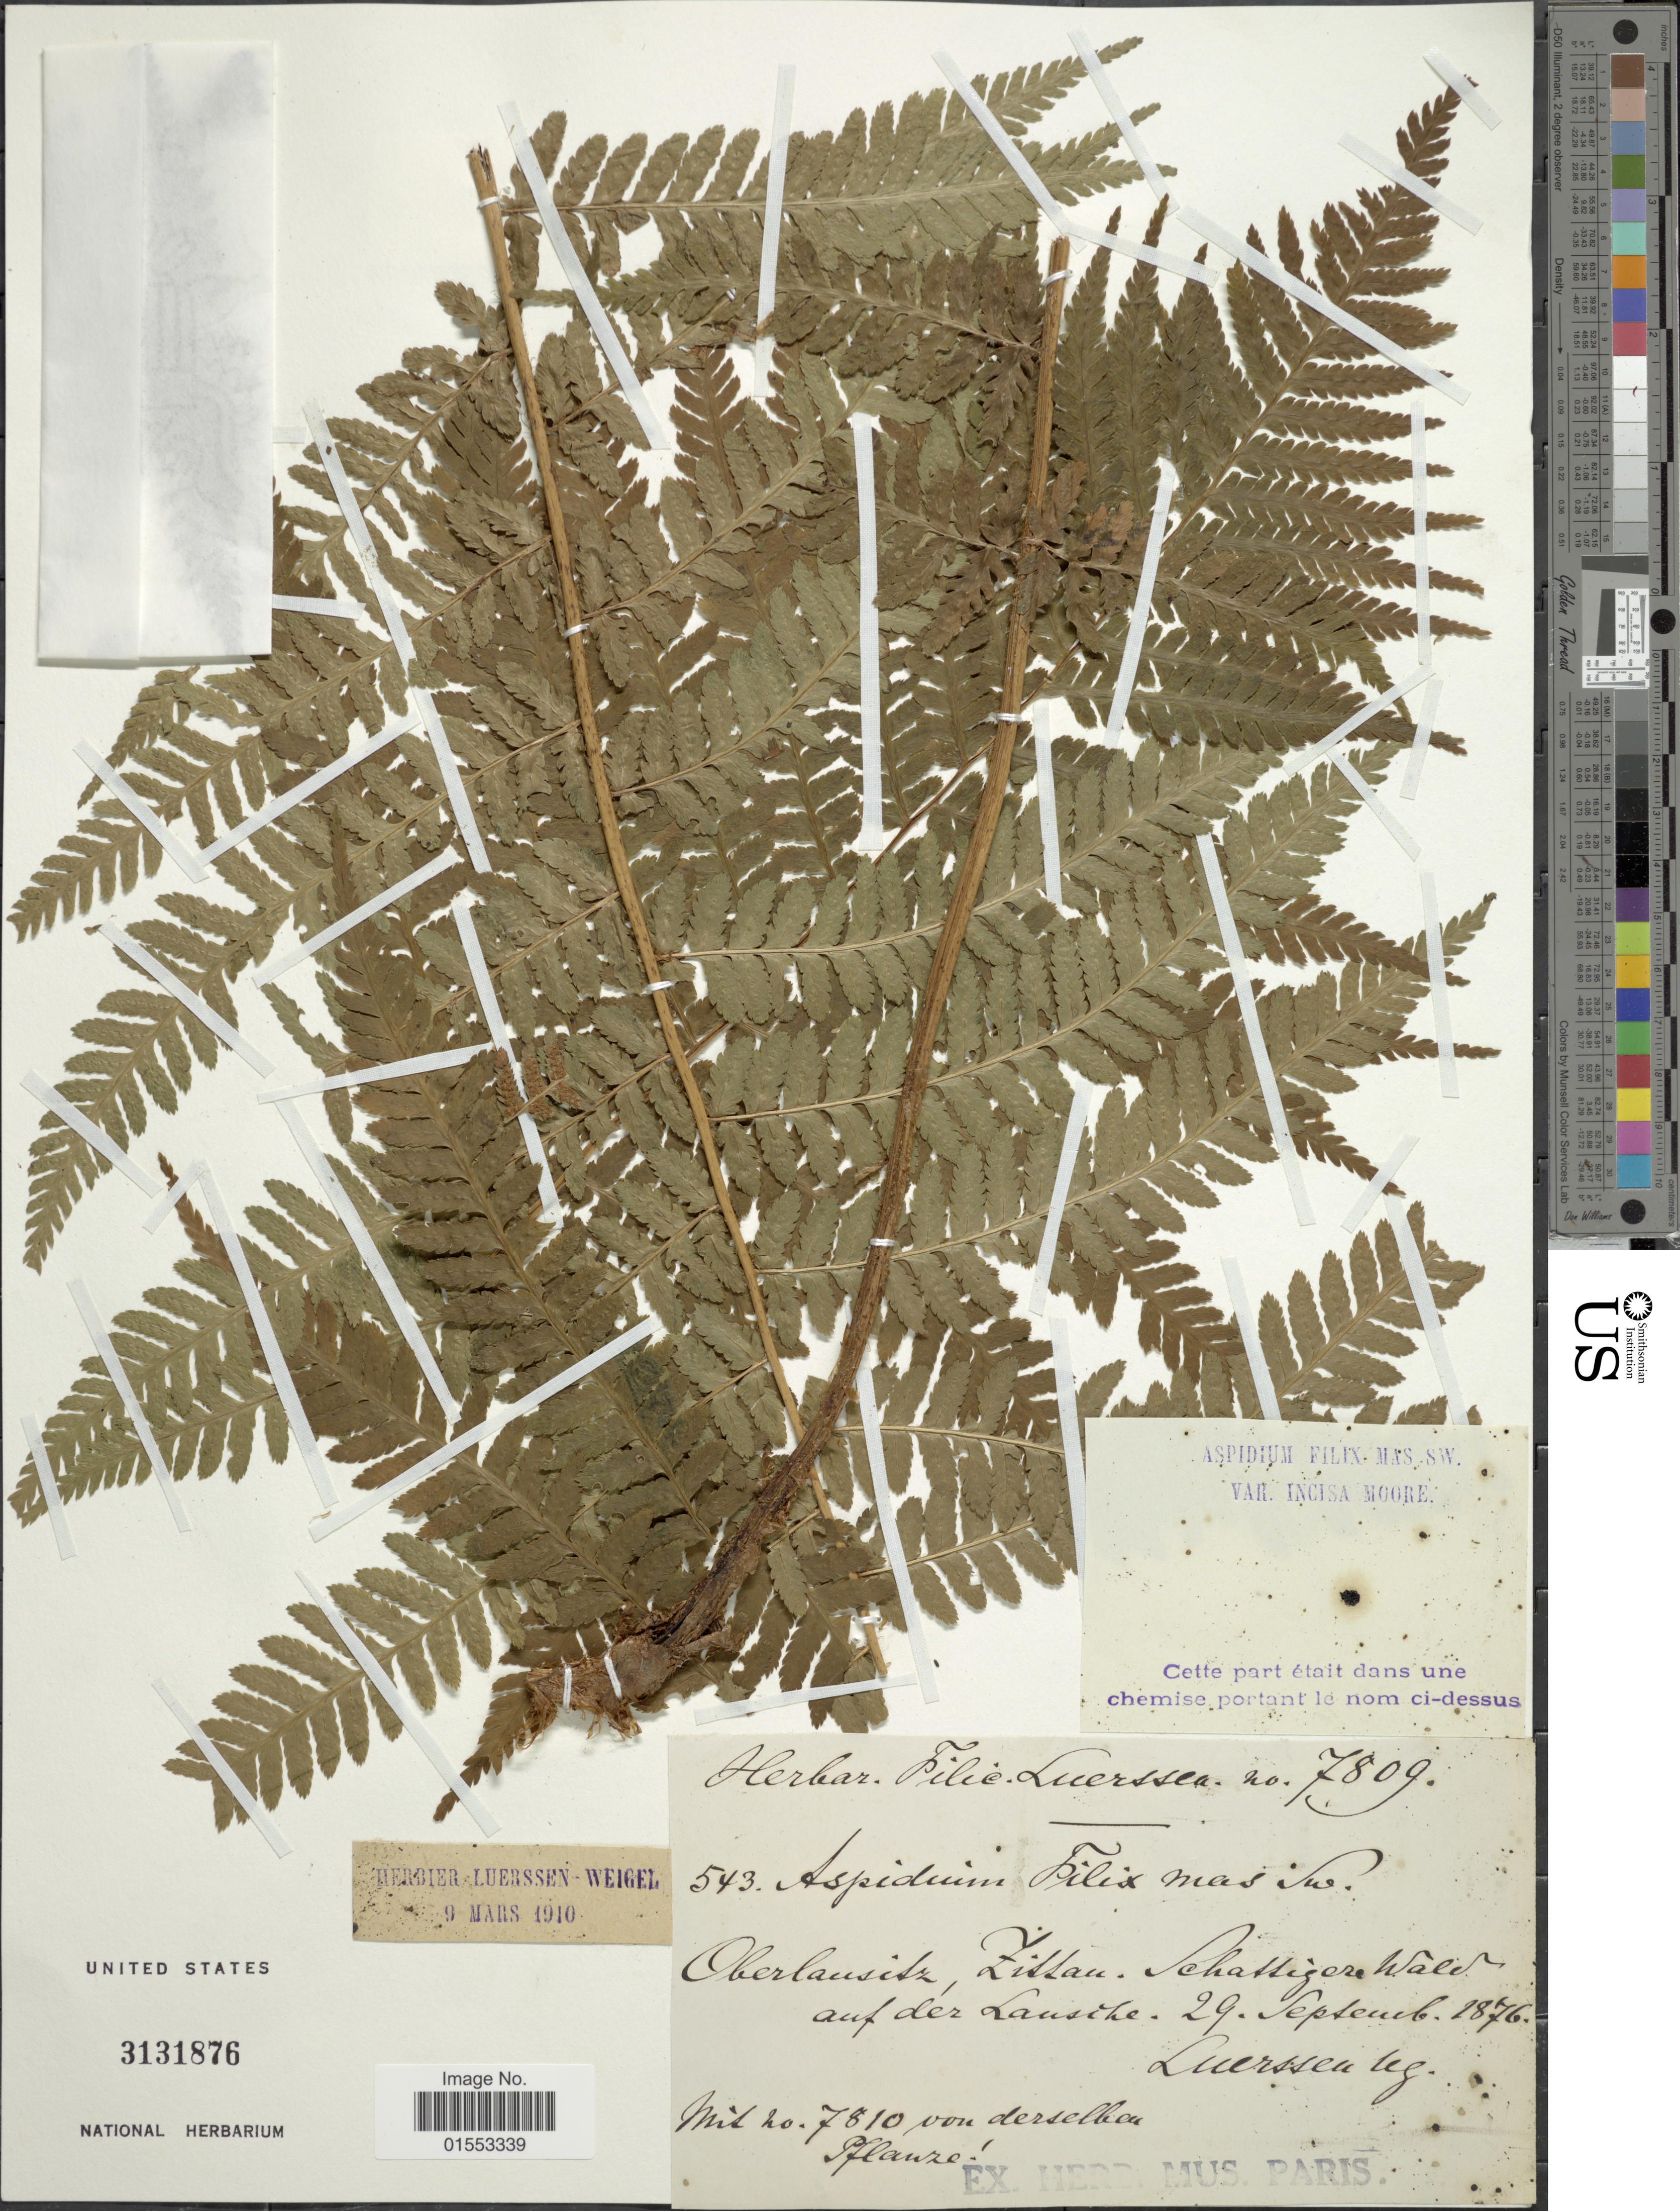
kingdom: Plantae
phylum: Tracheophyta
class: Polypodiopsida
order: Polypodiales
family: Dryopteridaceae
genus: Dryopteris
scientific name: Dryopteris filix-mas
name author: (L.) Schott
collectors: Luerssen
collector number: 7809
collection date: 1876-09-29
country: Germany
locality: Oberlausitz, Zittau. Schattiger Wald auf der Lasche. [interpreted]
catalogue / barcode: US 3131876